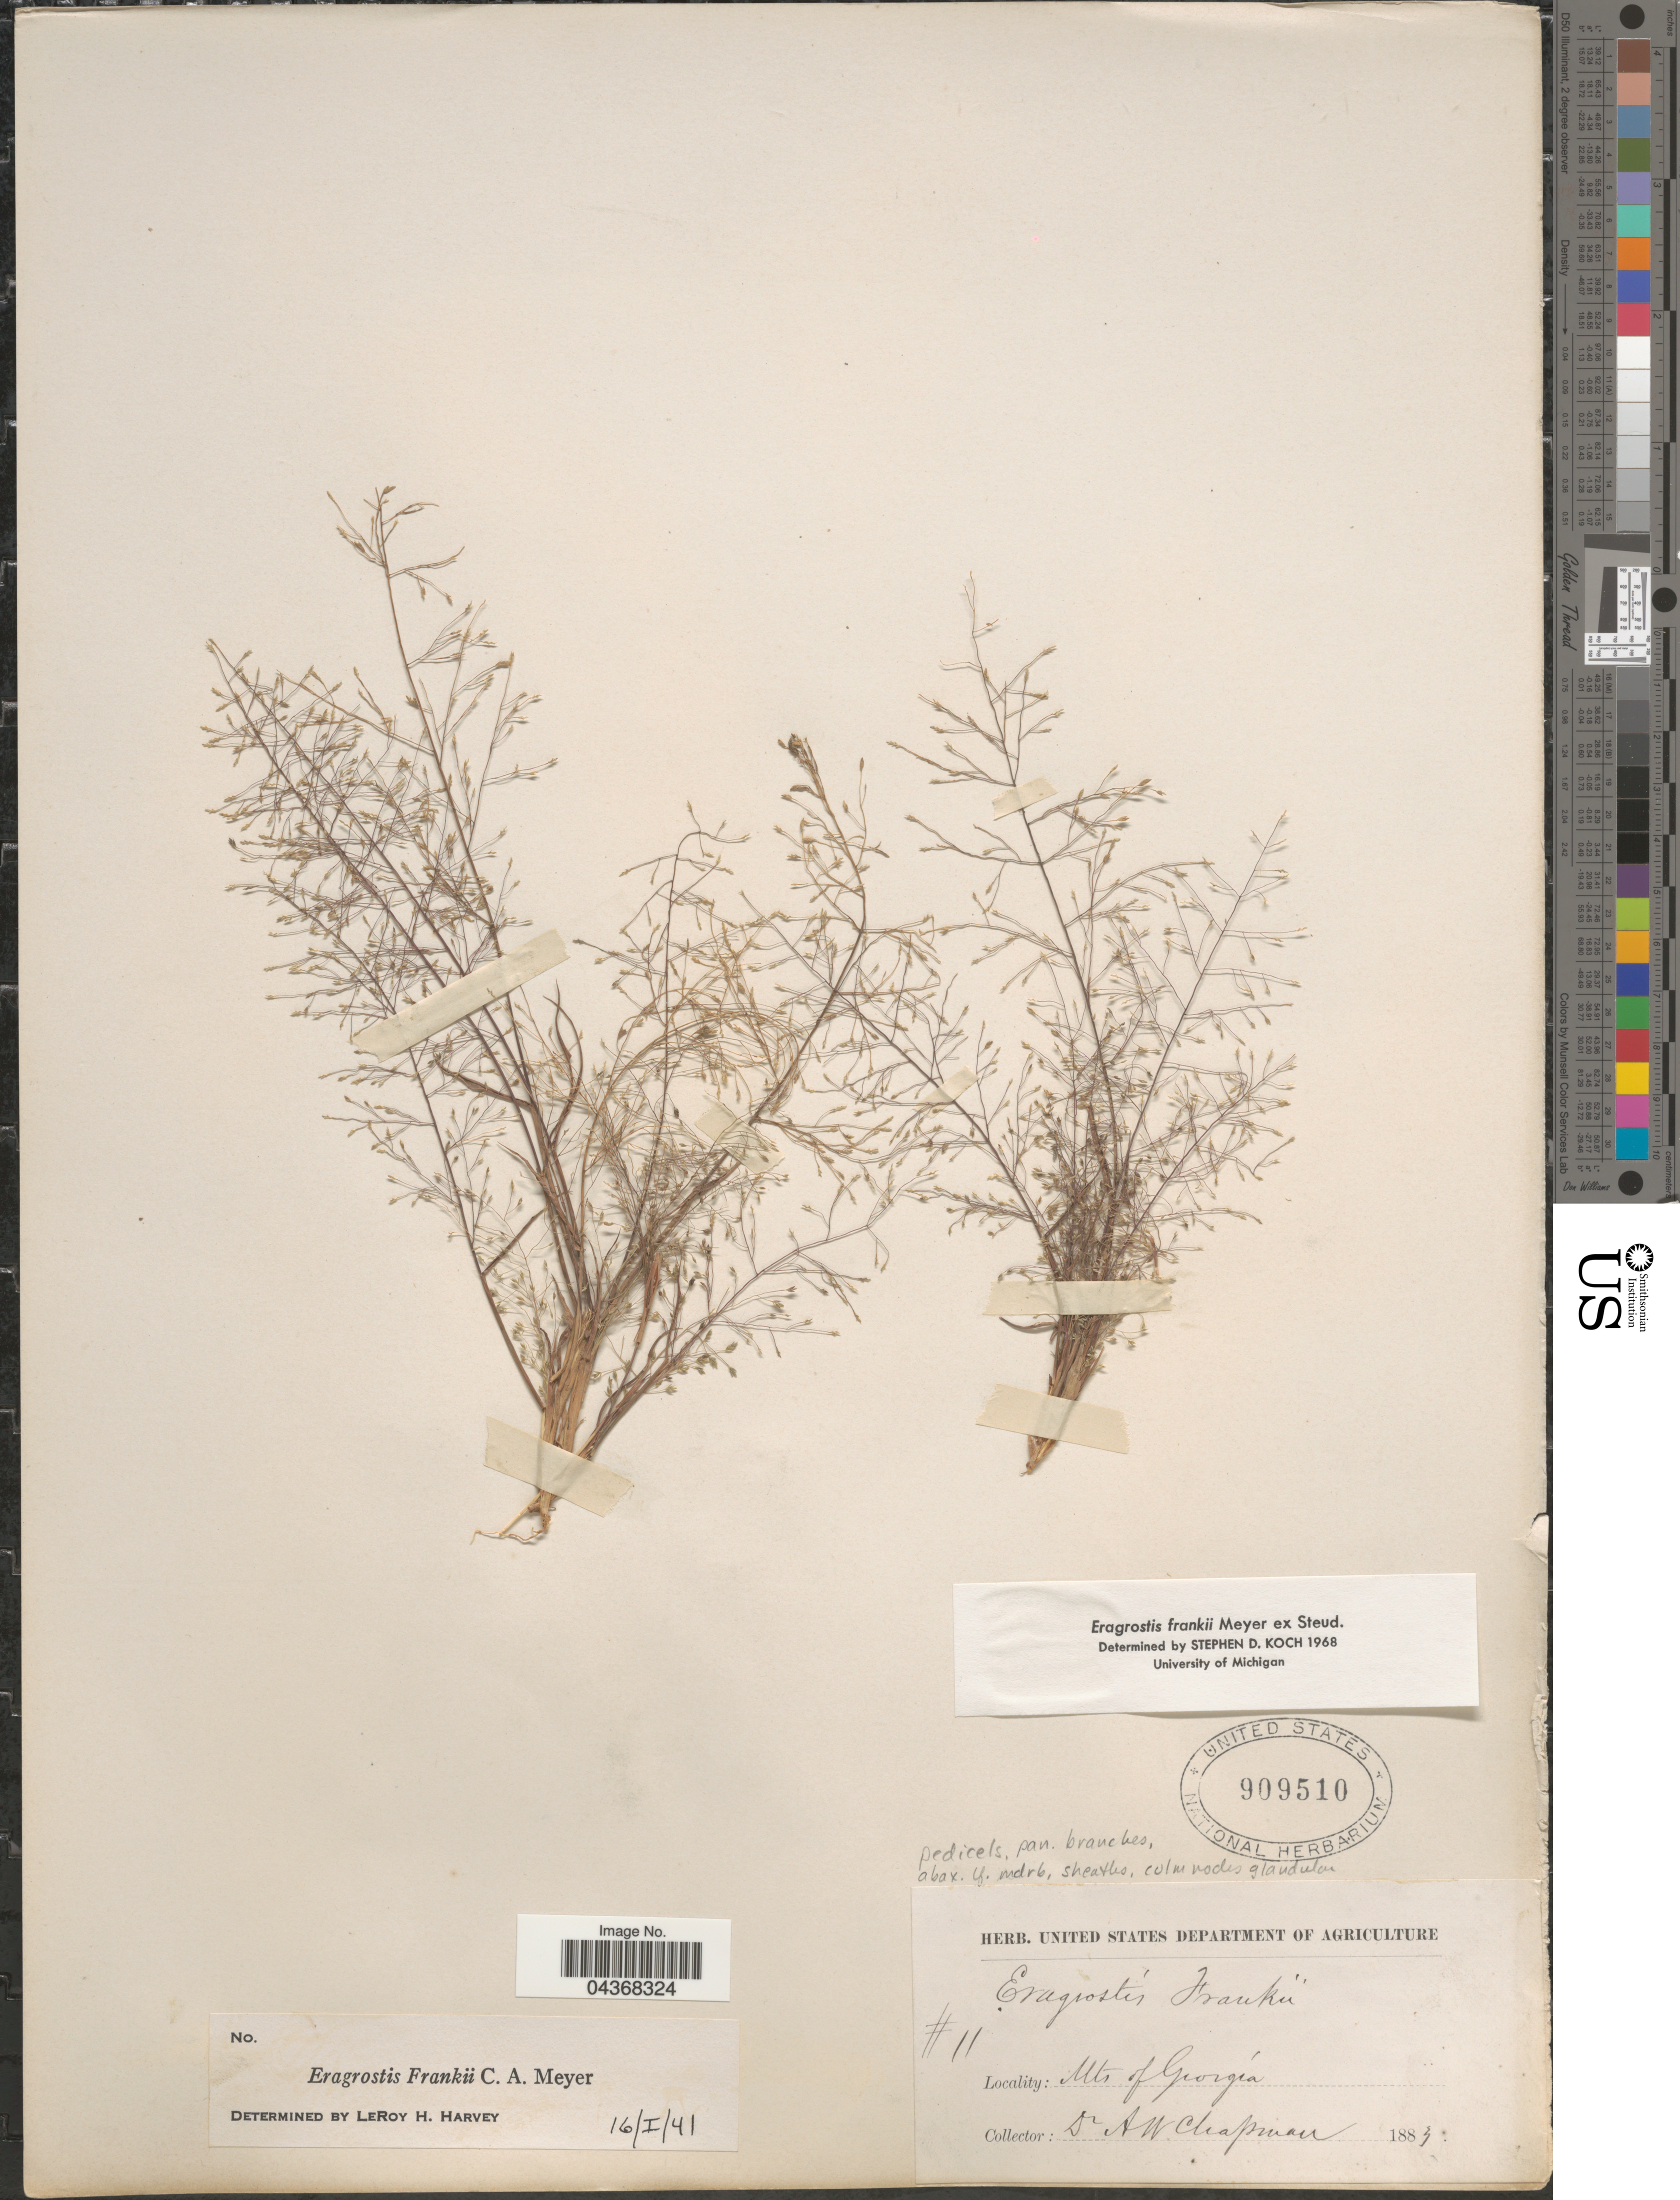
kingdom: Plantae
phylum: Tracheophyta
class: Liliopsida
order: Poales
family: Poaceae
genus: Eragrostis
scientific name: Eragrostis frankii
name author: C.A. Mey. ex Steud.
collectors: A. W. Chapman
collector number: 11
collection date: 1883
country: United States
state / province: Georgia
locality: Mts. of Georgia.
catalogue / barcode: US 909510